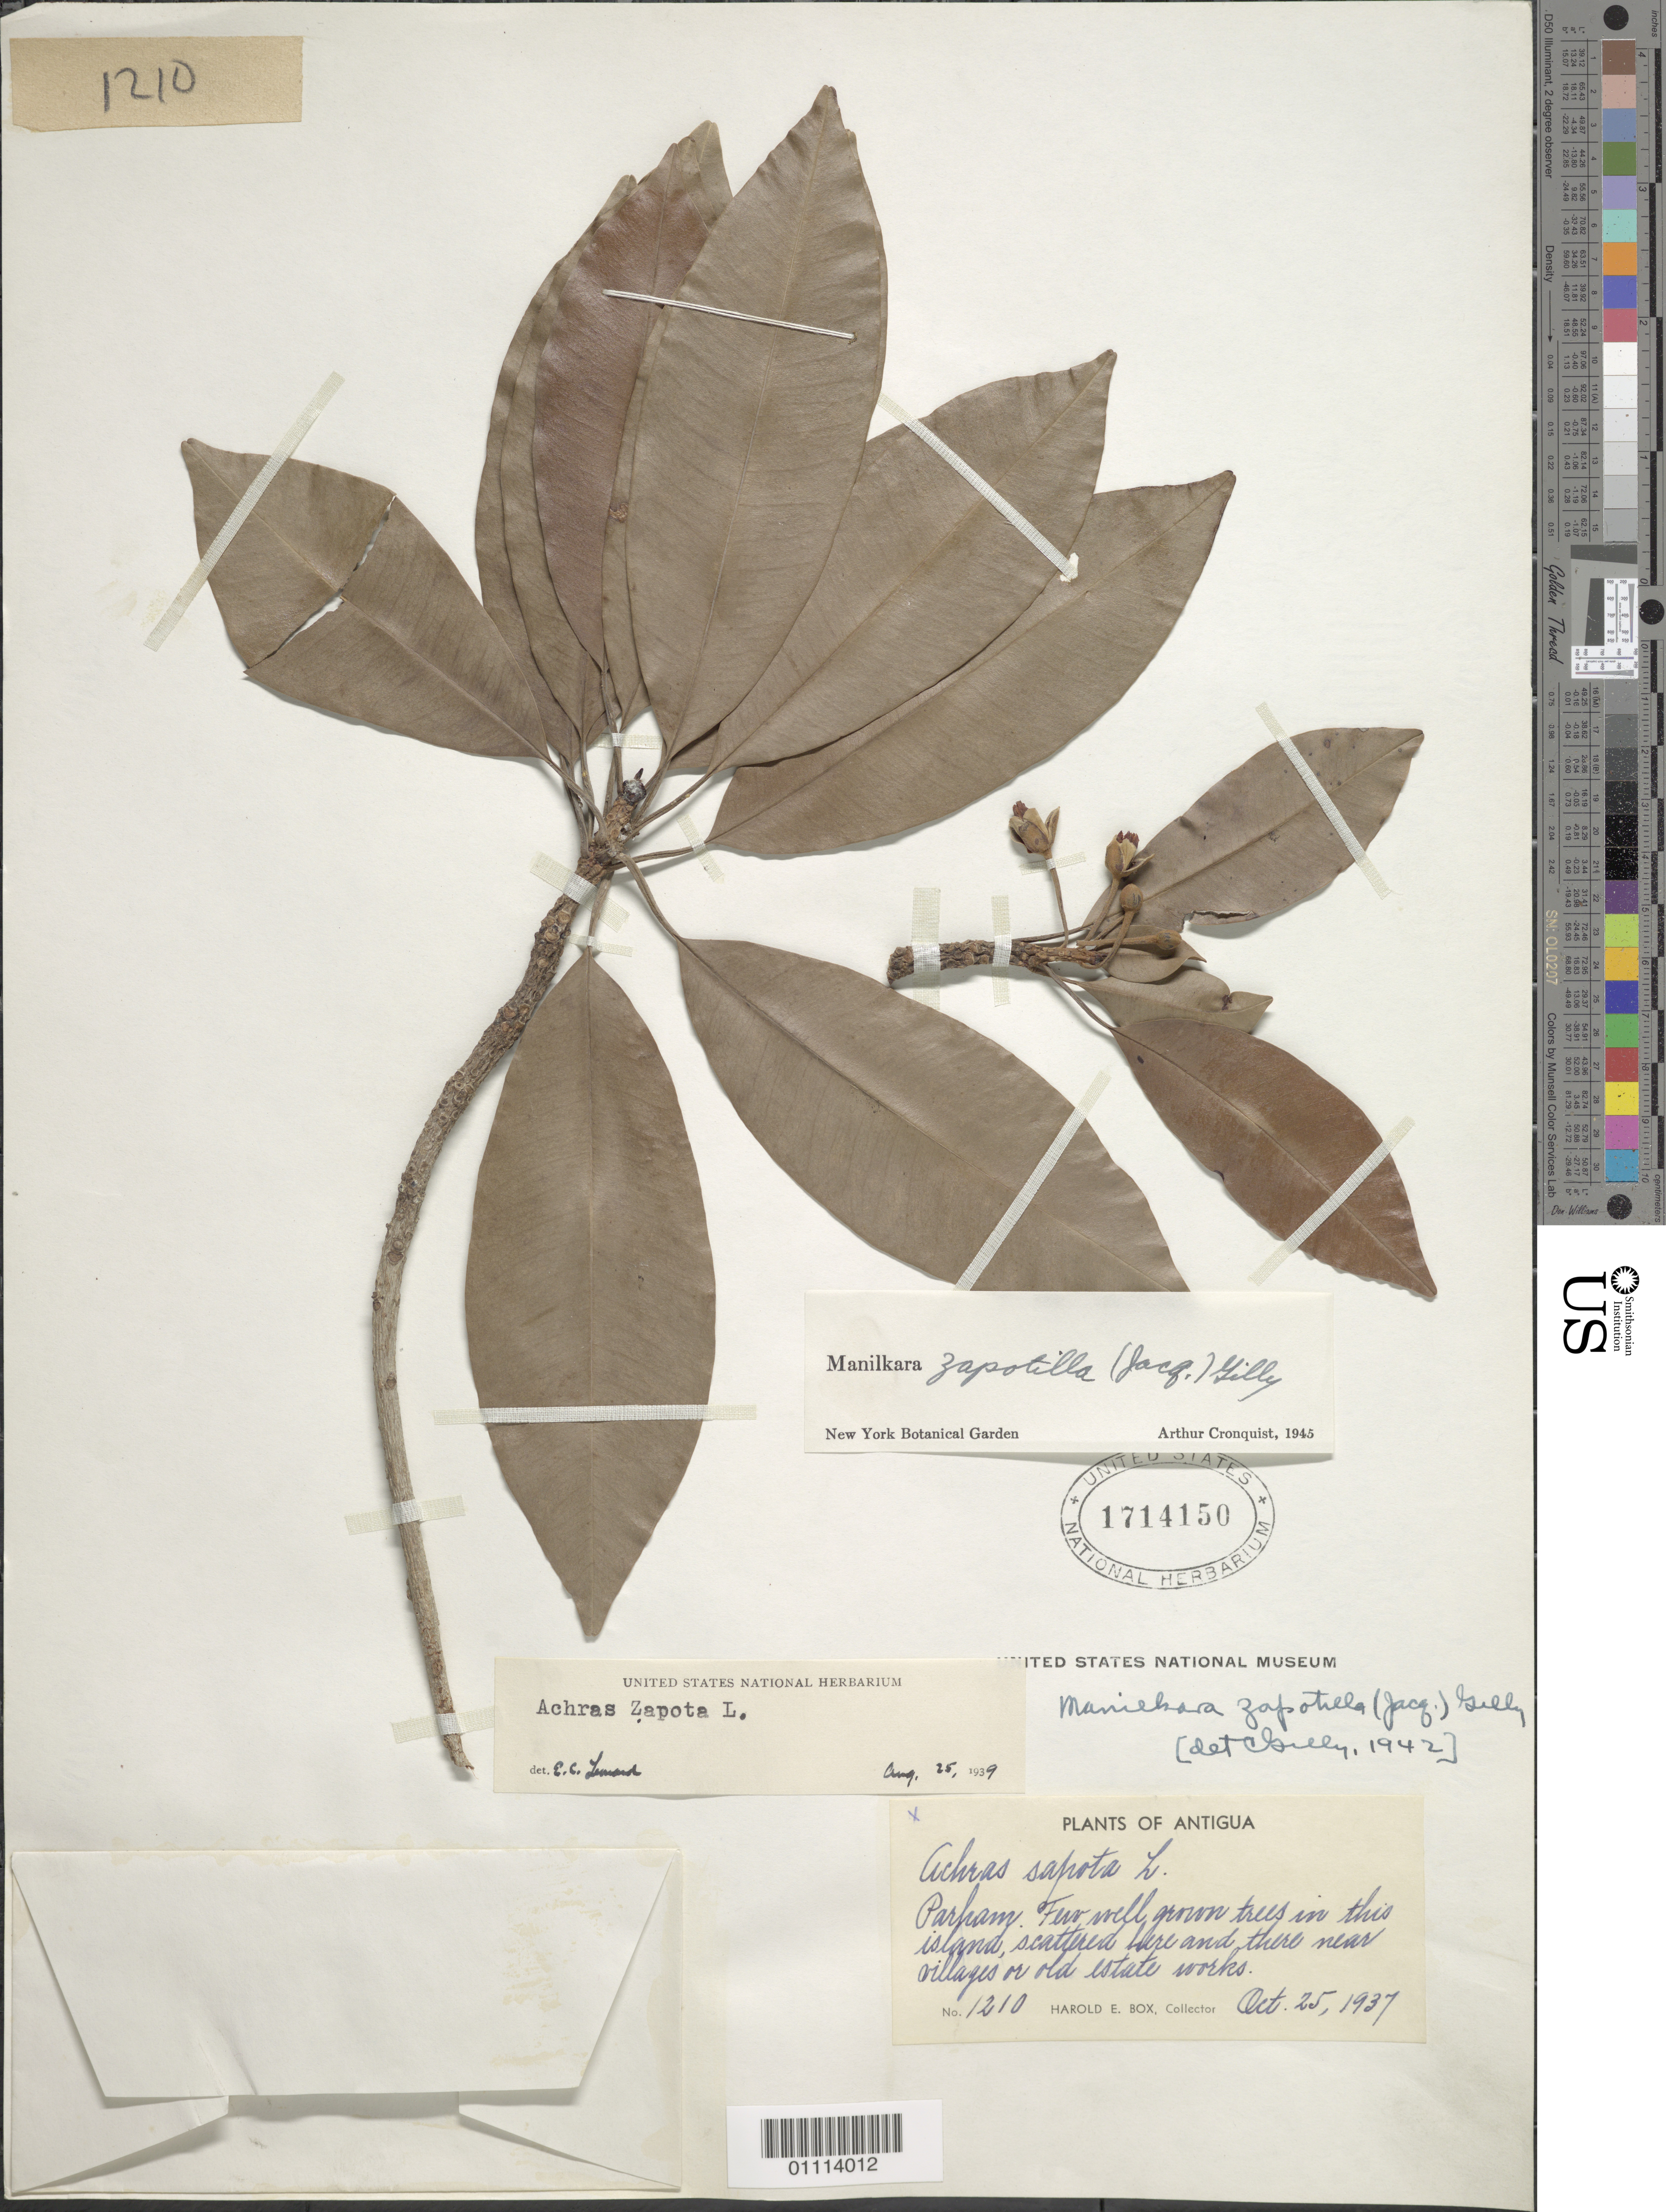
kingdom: Plantae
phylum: Tracheophyta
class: Magnoliopsida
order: Ericales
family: Sapotaceae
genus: Manilkara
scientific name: Manilkara zapotilla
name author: (Jacq.) Gilly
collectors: H. E. Box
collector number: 1210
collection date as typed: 25 Oct 1937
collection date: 1937-10-25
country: Antigua and Barbuda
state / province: Saint Peter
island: Antigua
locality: Parham, near villages or old estate works.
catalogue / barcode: US 1714150